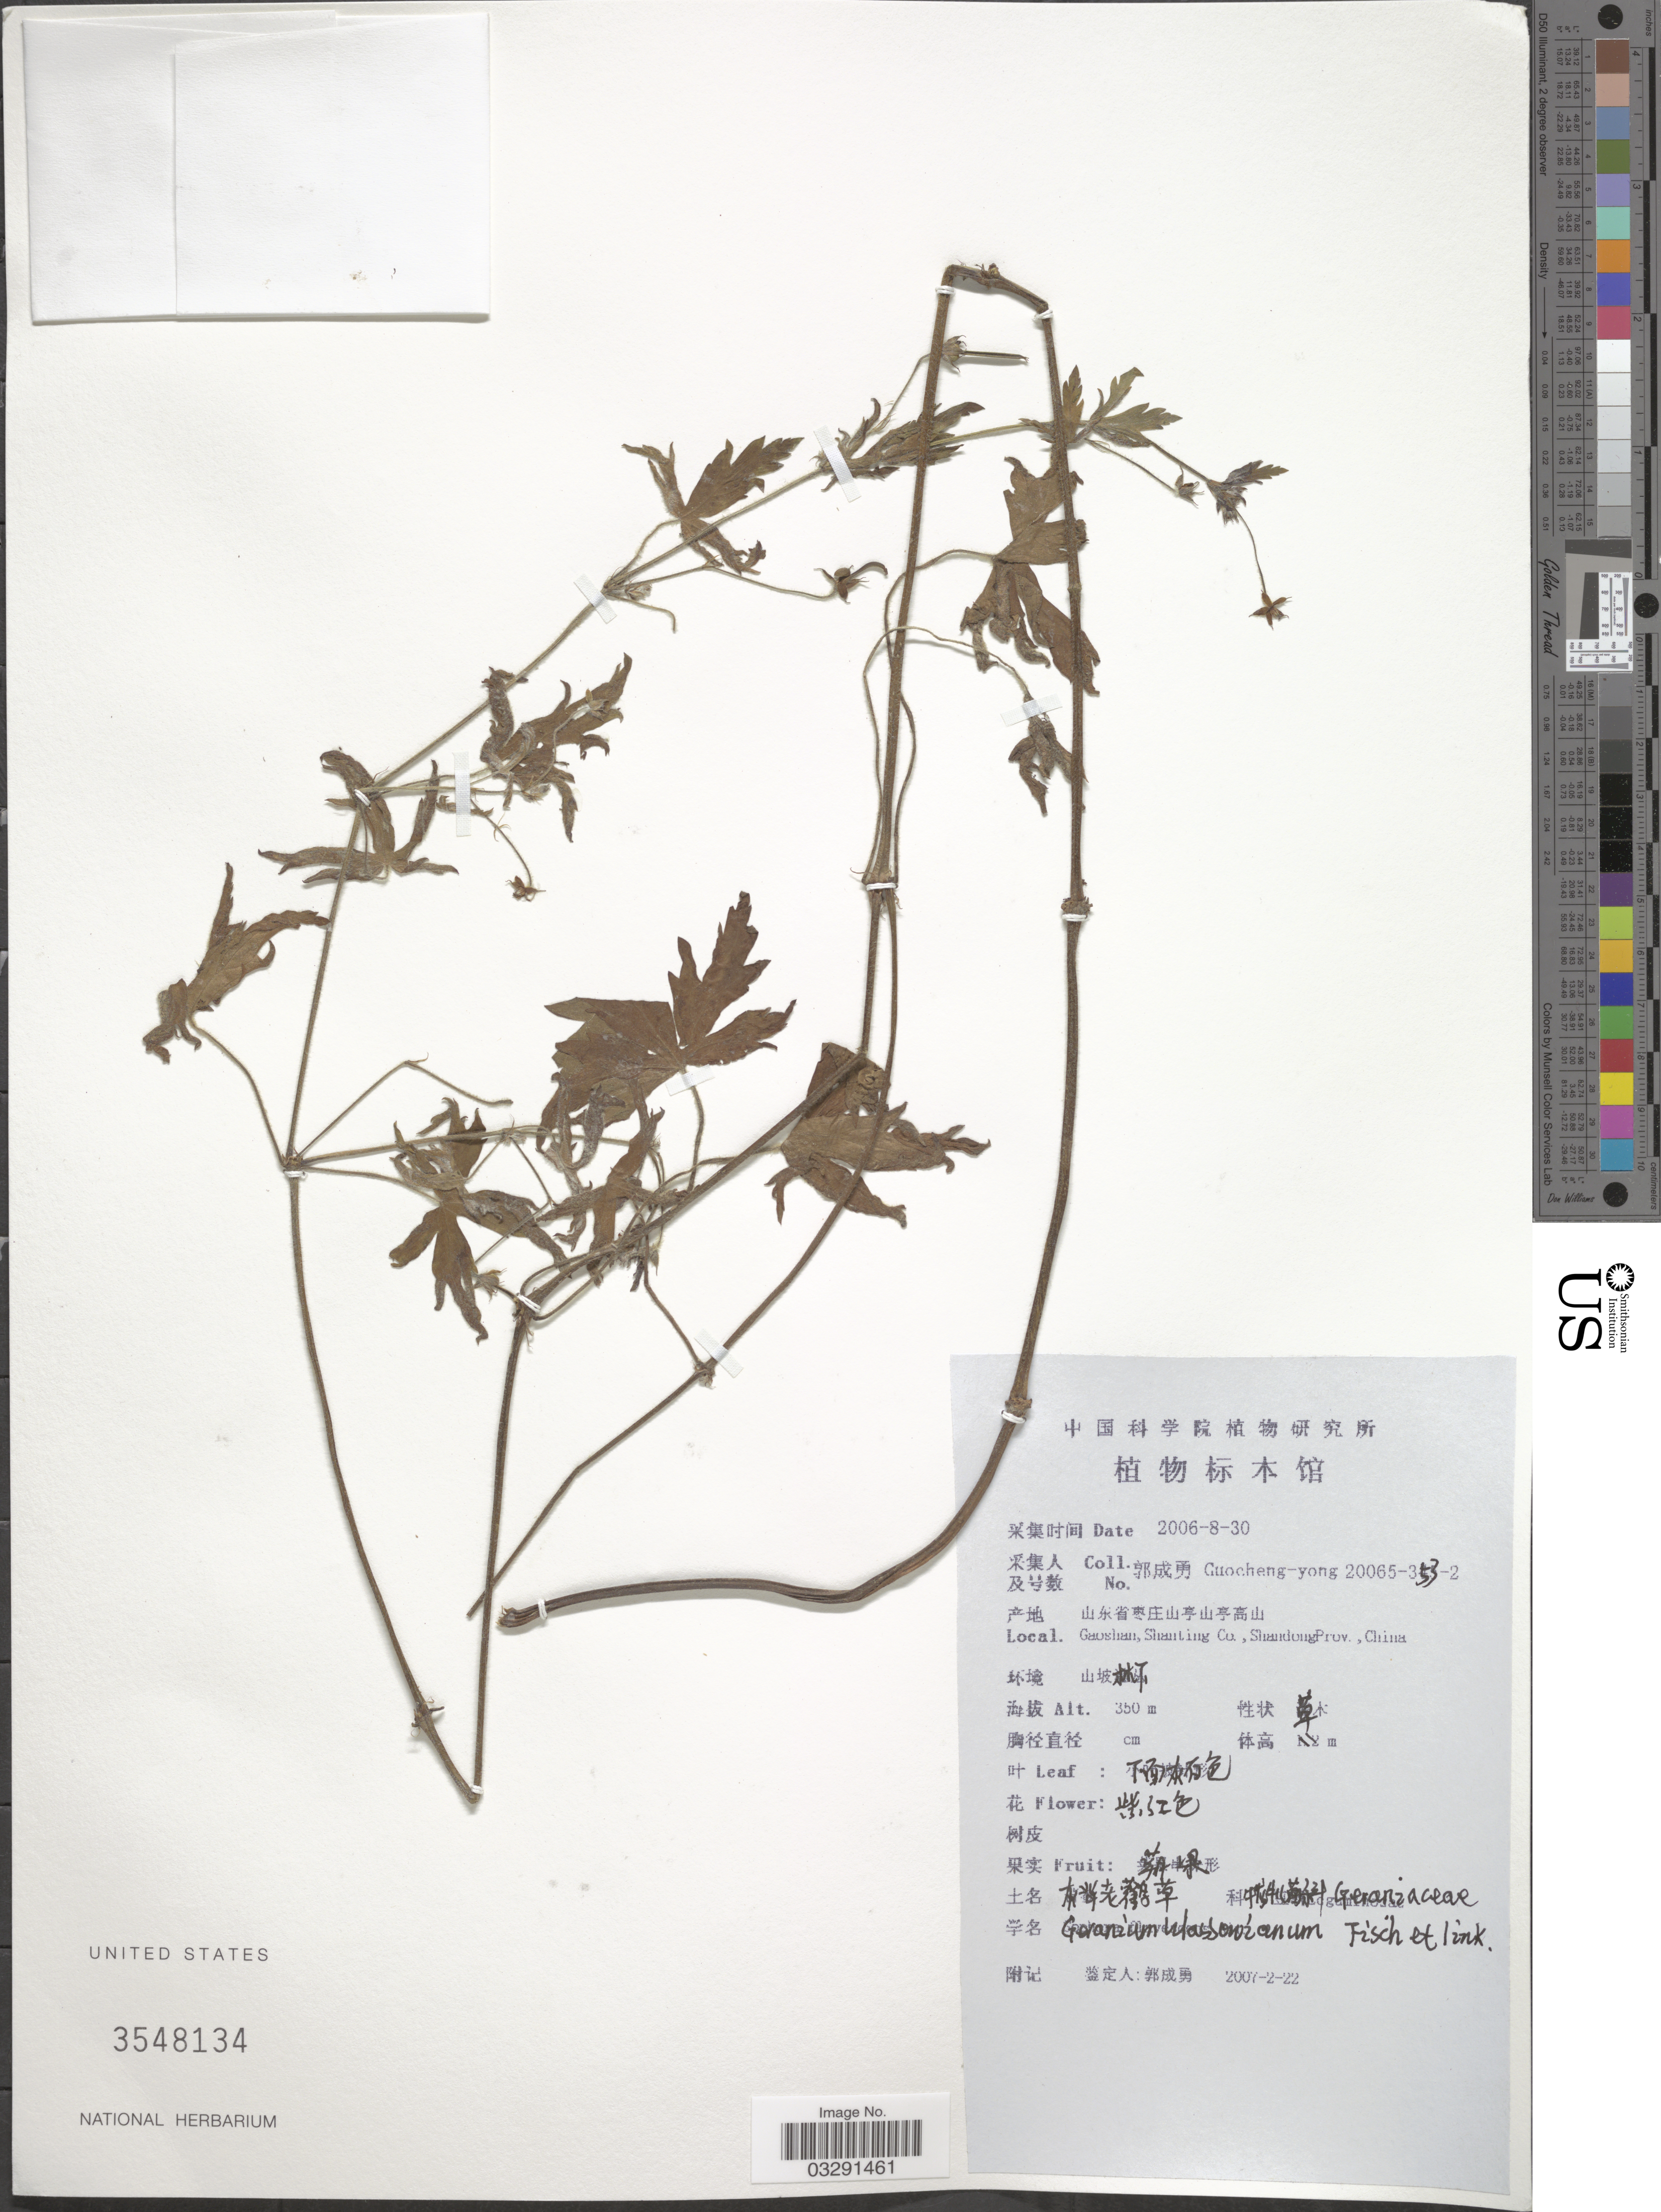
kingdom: Plantae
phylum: Tracheophyta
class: Magnoliopsida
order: Geraniales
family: Geraniaceae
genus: Geranium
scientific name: Geranium wlassovianum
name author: Fisch. ex Link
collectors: Guo cheng-yong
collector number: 20065-353-2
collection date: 2006-08-30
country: China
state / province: Shandong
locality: X. Gaoshan, Shanting Co.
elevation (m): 350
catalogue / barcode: US 3548134